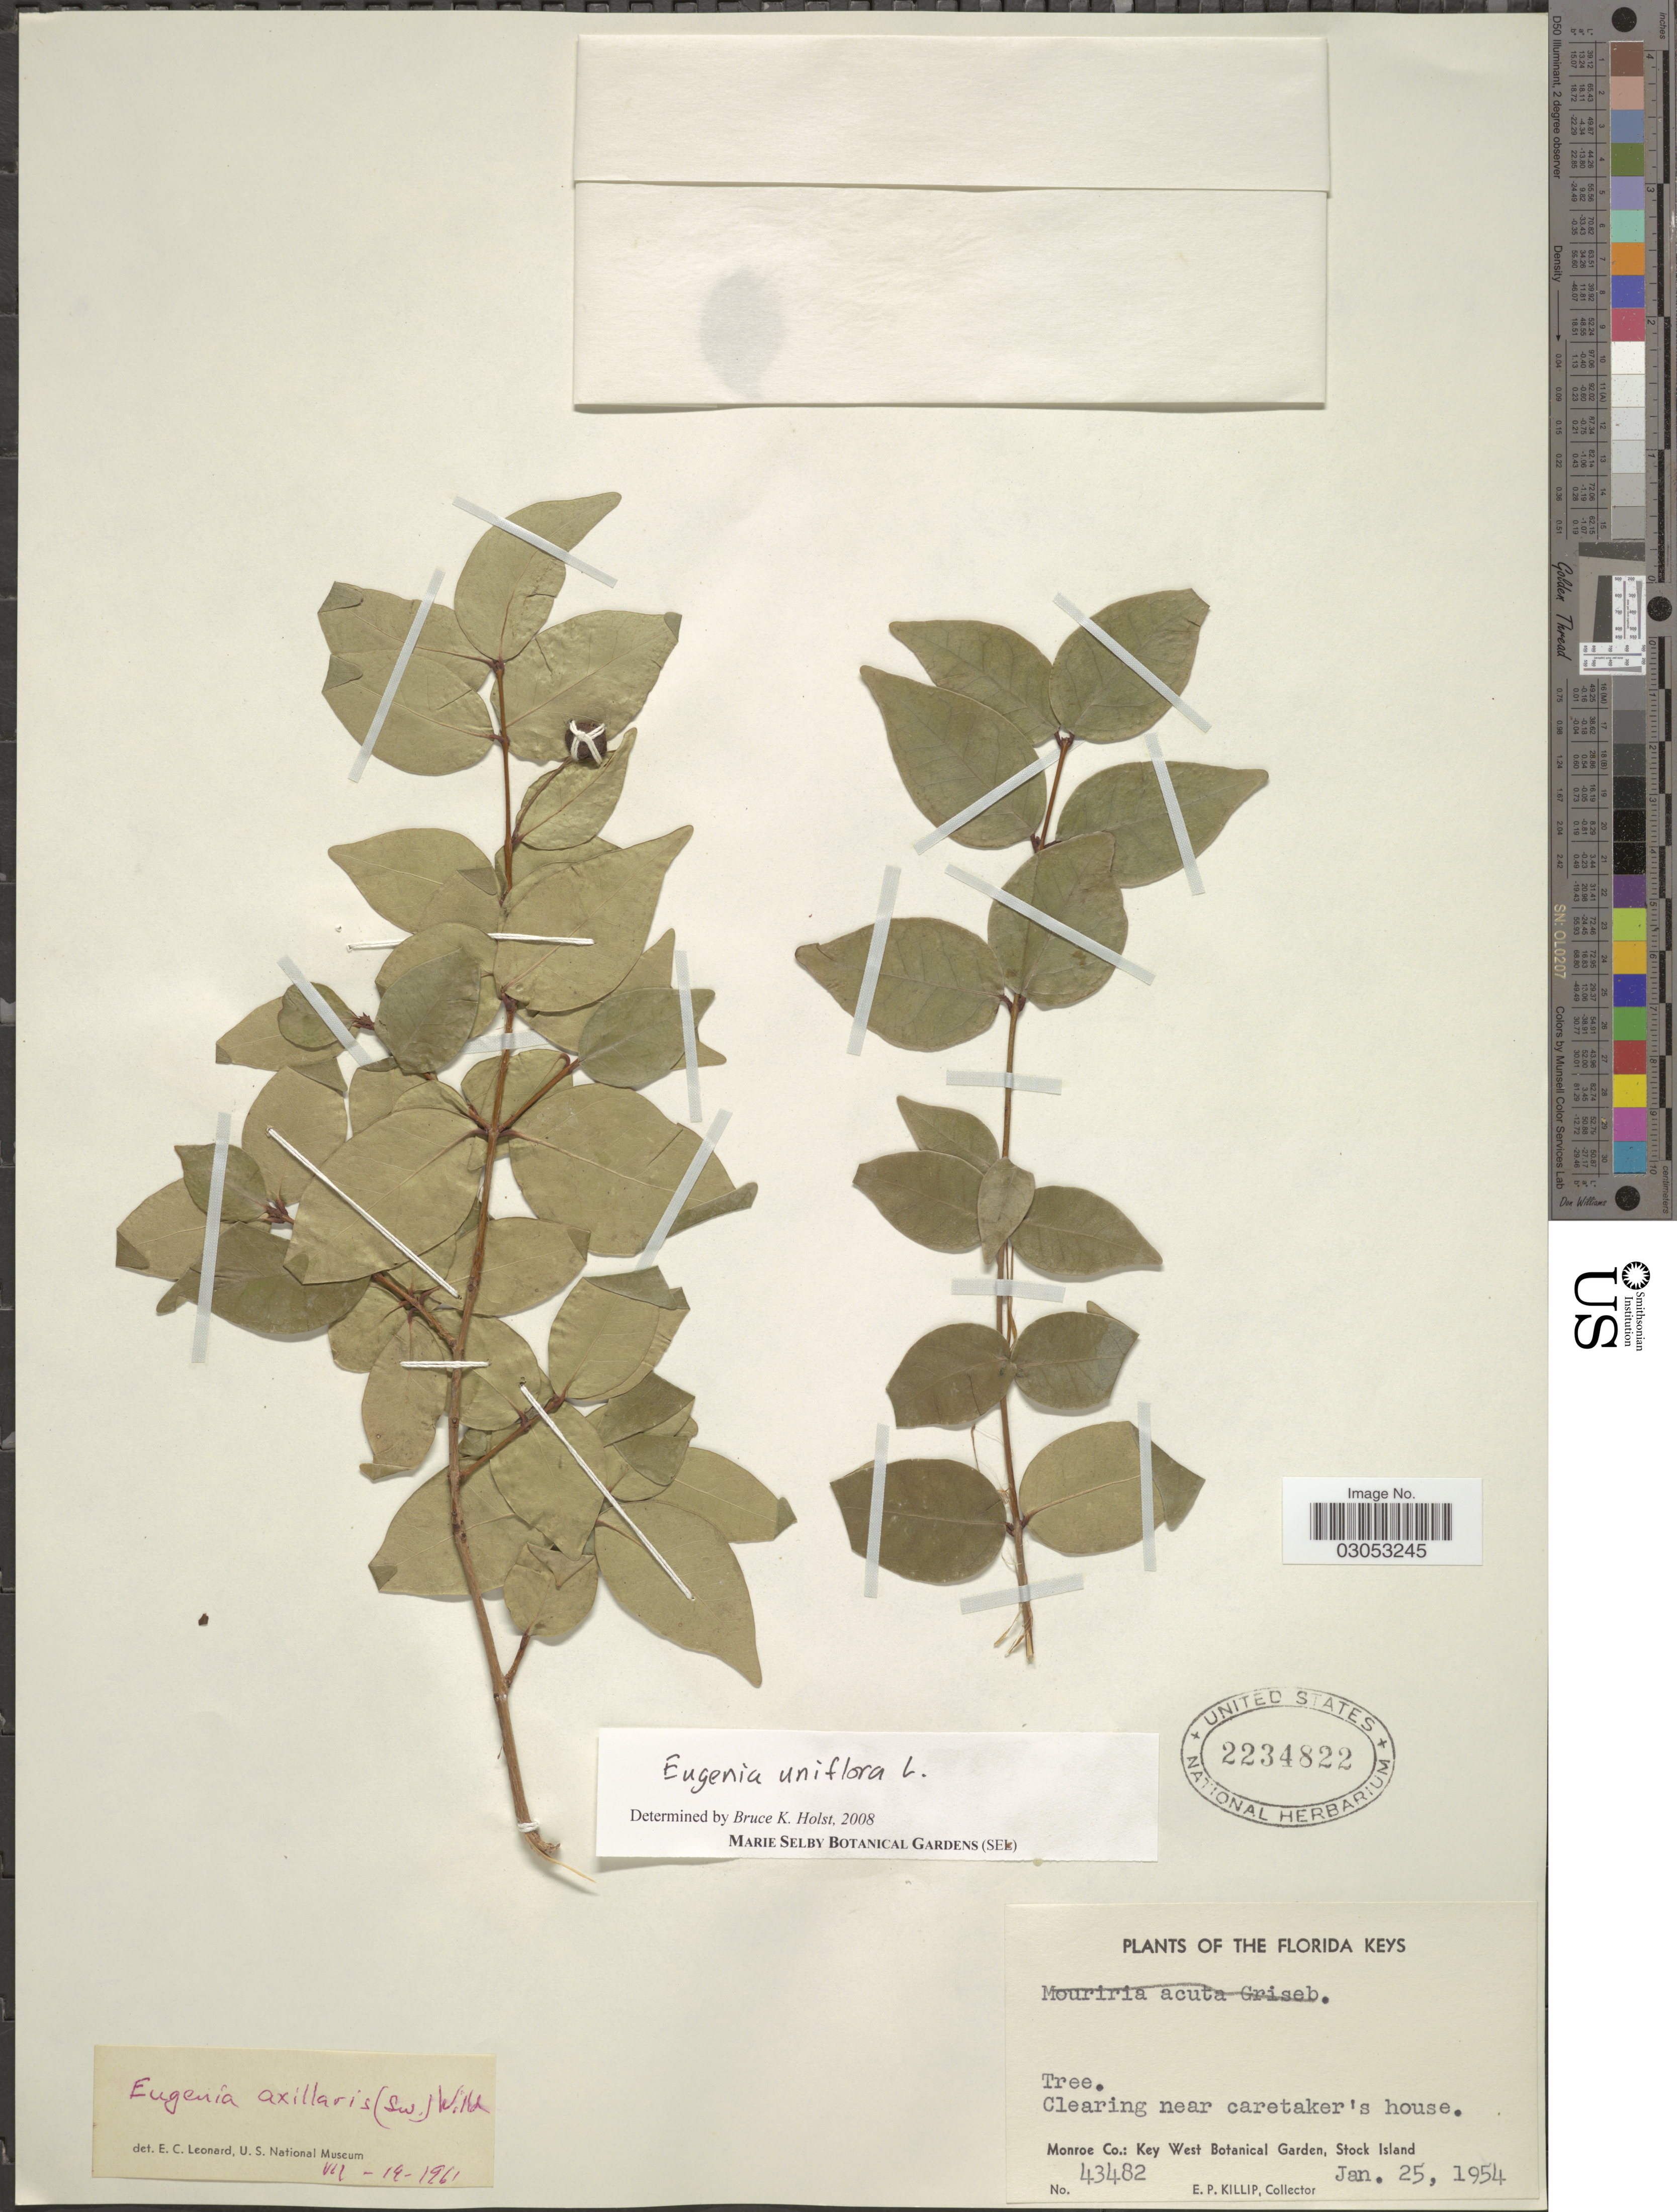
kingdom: Plantae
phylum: Tracheophyta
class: Magnoliopsida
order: Myrtales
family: Myrtaceae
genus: Eugenia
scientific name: Eugenia uniflora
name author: L.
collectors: E. P. Killip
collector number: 43482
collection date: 1954-01-25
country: United States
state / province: Florida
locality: The Florida Keys, Monroe Co.: Key West Botanical Garden, Stock Island, Clearing near caretaker's house.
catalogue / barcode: US 2234822